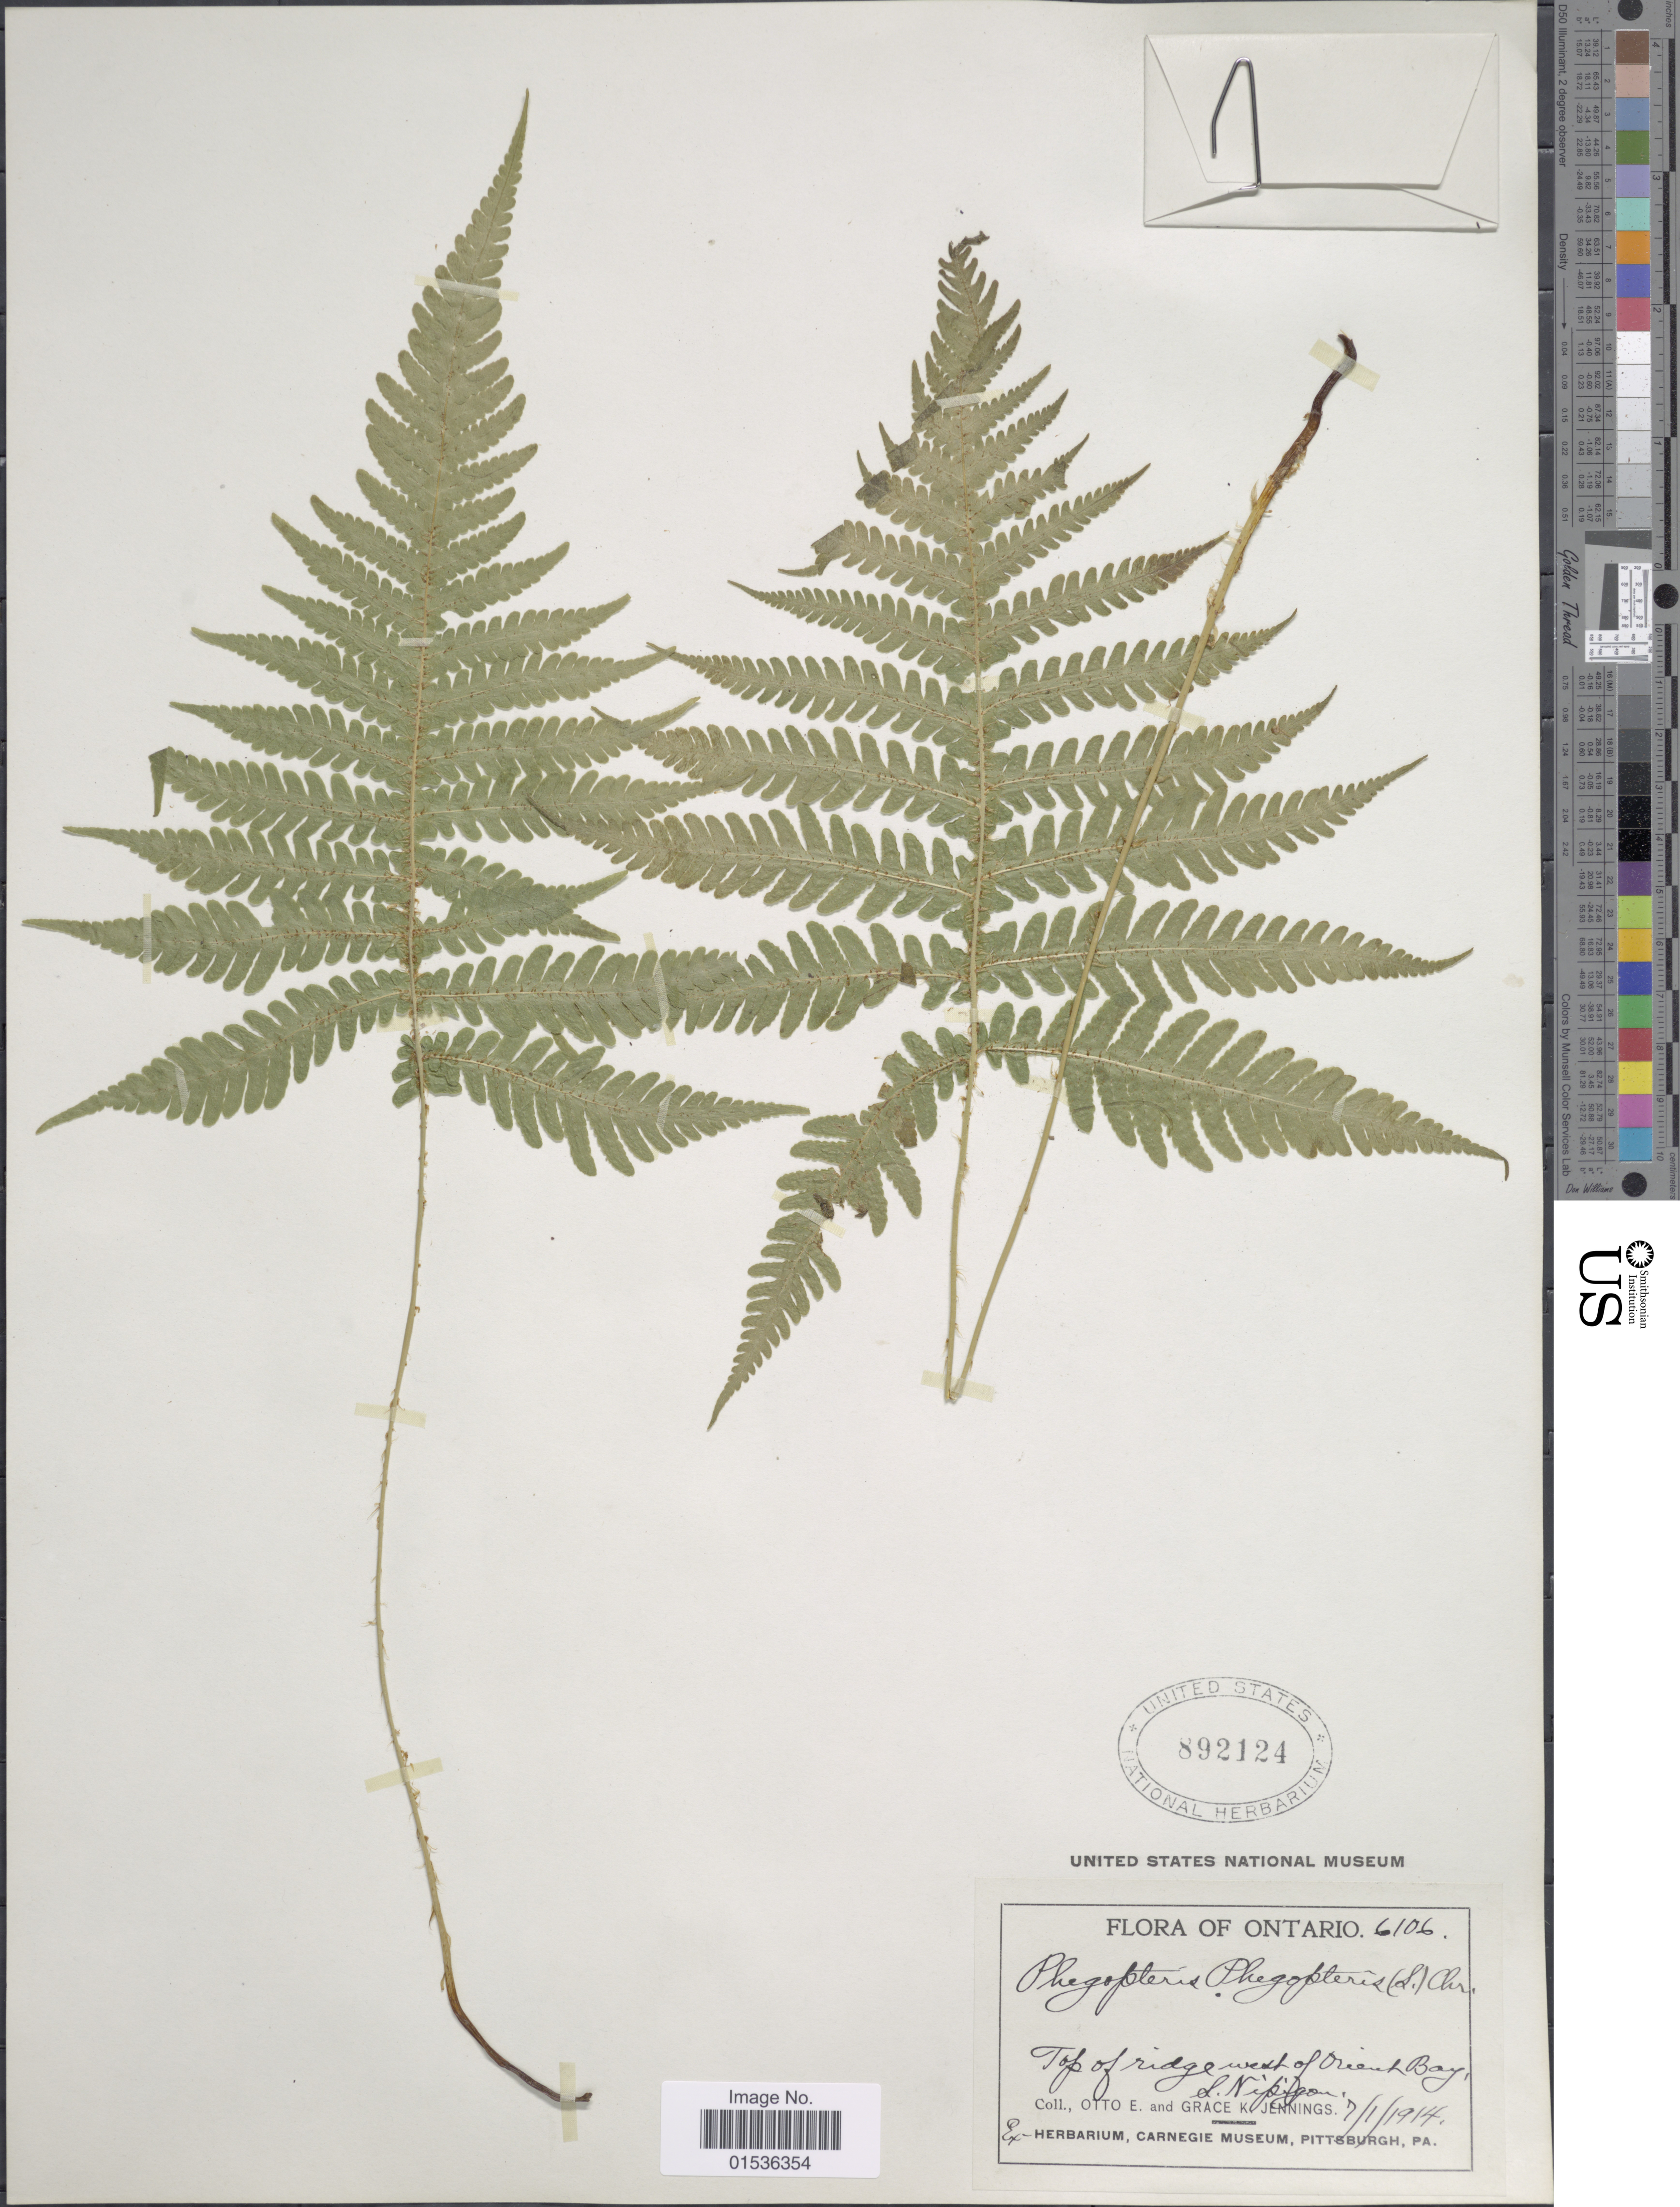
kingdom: Plantae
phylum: Tracheophyta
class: Polypodiopsida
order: Polypodiales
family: Thelypteridaceae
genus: Phegopteris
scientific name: Phegopteris connectilis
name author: (Michx.) Watt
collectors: O. E. Jennings & G. K. Jennings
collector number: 6106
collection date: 1914-01-07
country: Canada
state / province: Ontario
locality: Ontario, Top of ridge west of Orient Bay L. Nipigon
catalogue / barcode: US 892124